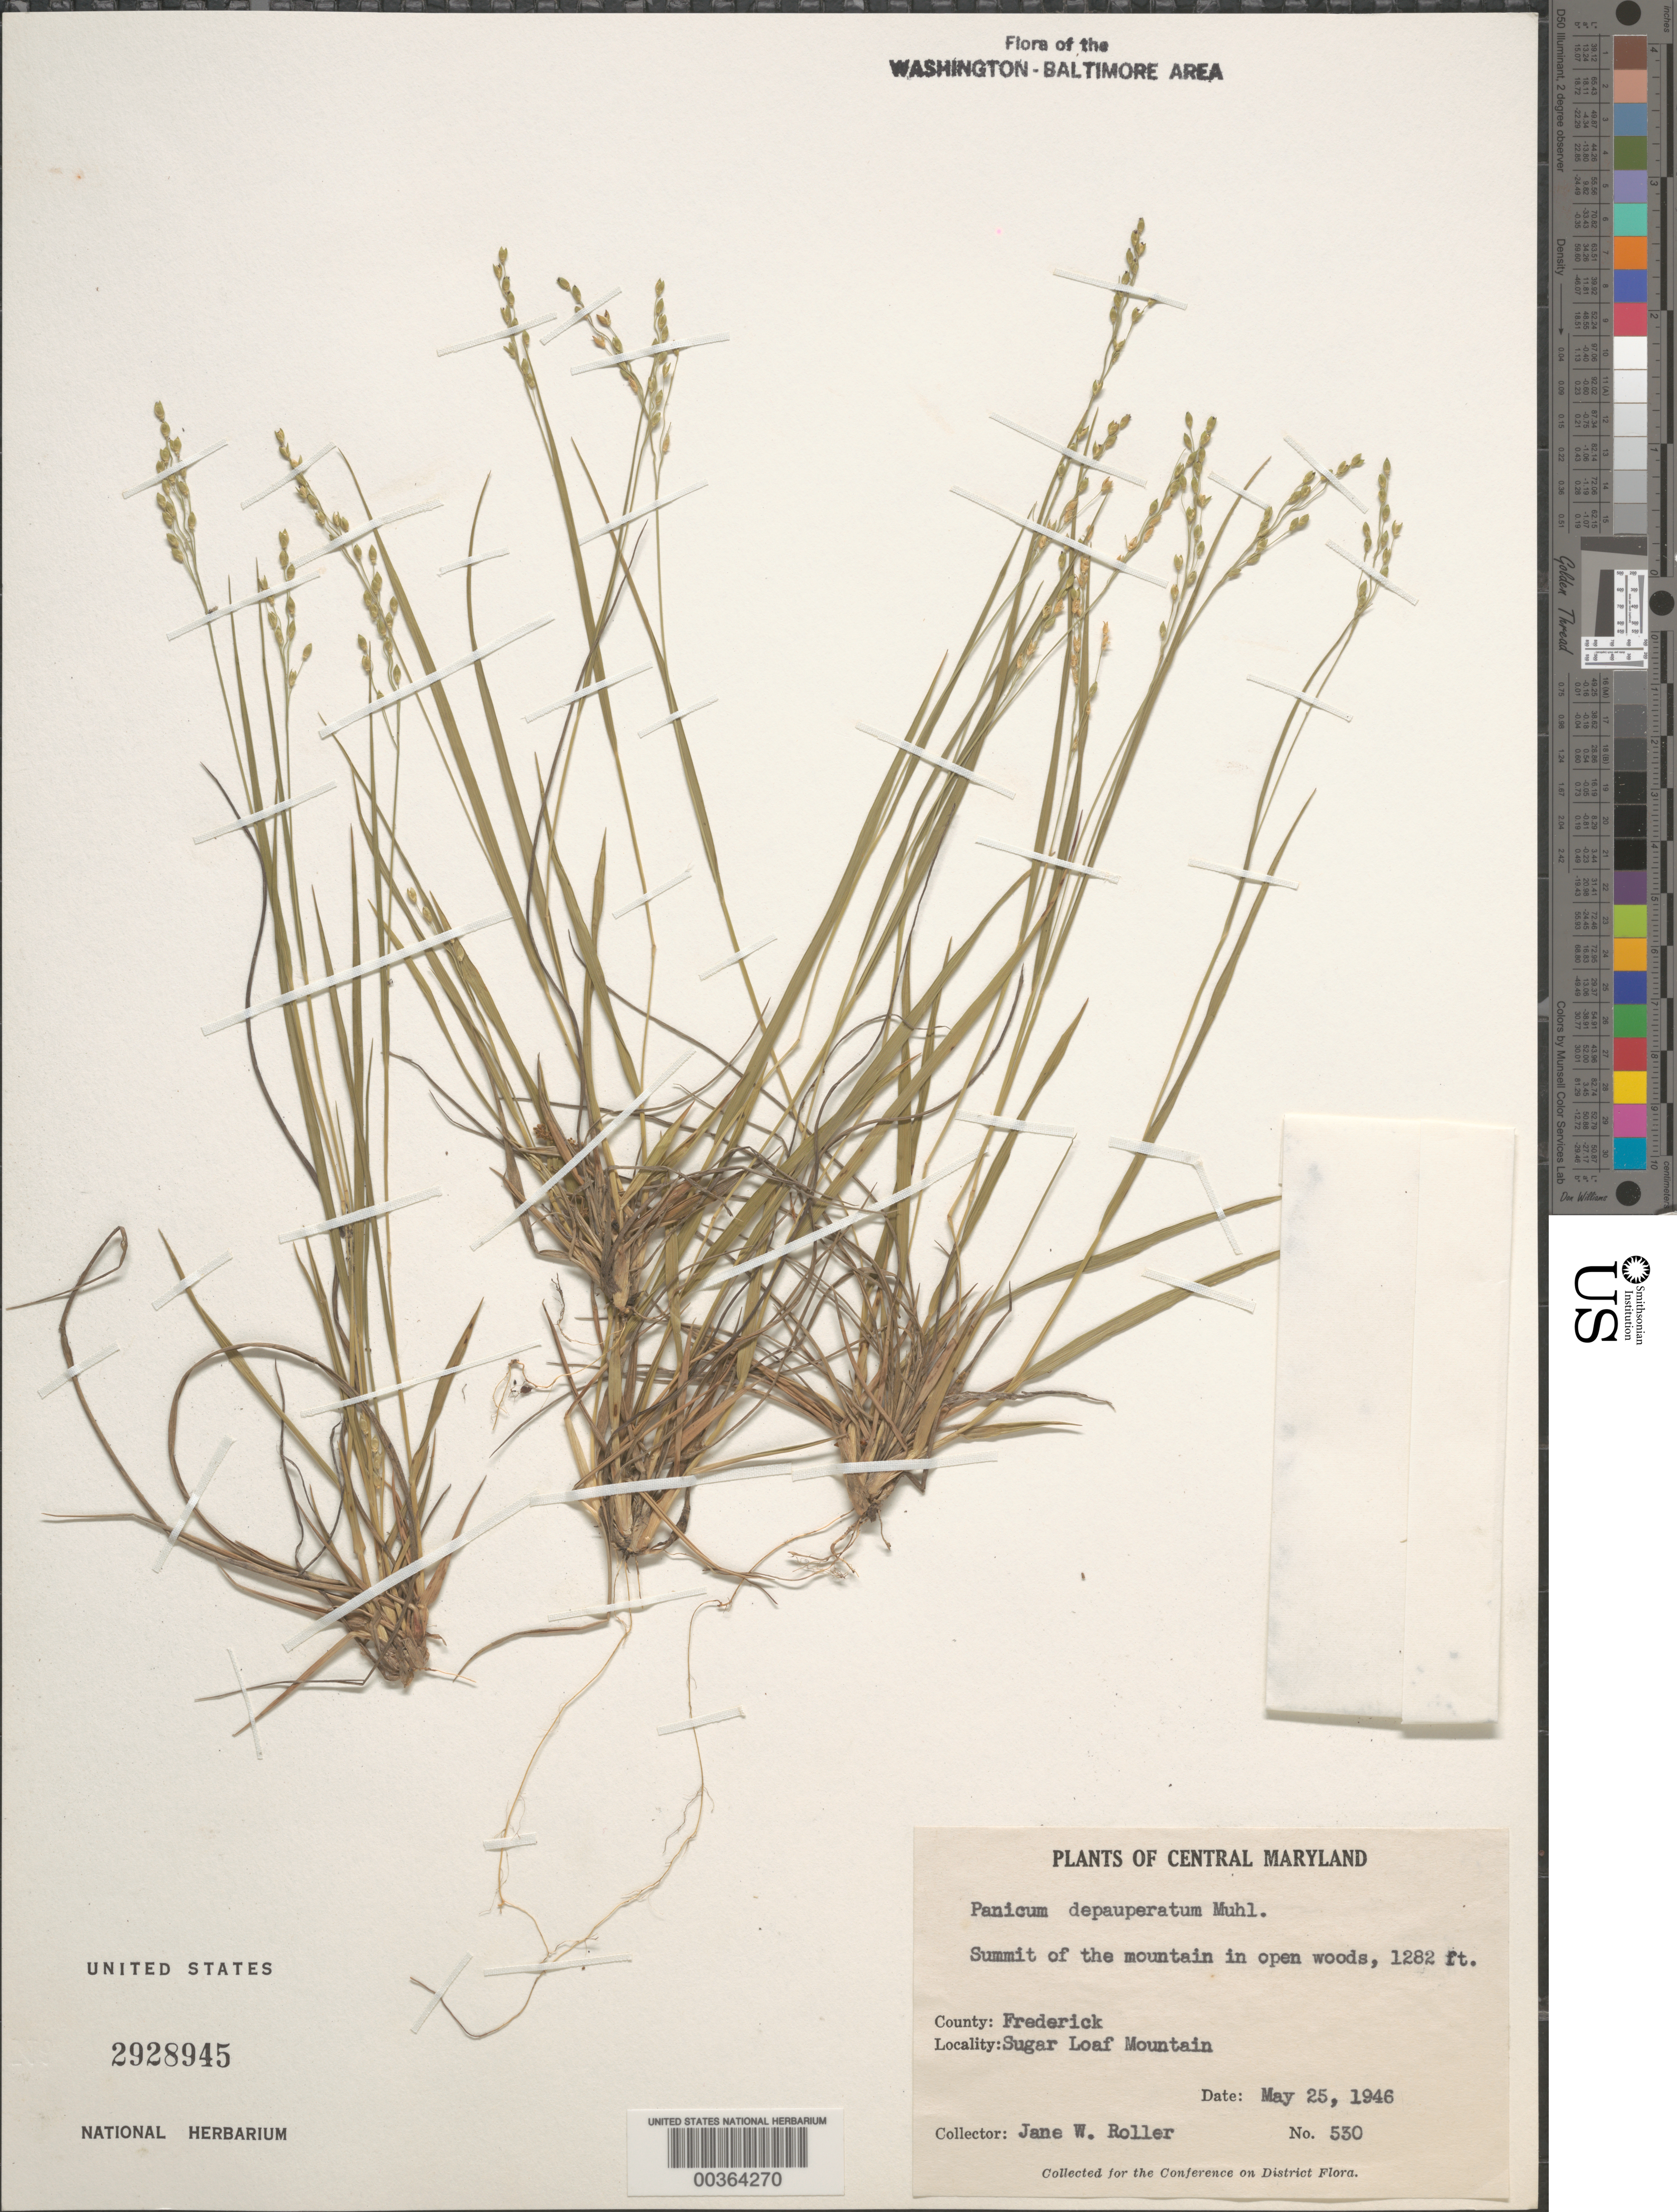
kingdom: Plantae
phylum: Tracheophyta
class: Liliopsida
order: Poales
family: Poaceae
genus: Dichanthelium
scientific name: Dichanthelium depauperatum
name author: (Muhl.) Gould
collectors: J. W. Roller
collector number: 530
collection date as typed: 25 May 1946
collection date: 1946-05-25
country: United States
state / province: Maryland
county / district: Frederick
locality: Sugar Loaf Mountain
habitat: In open woods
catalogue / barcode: US 2928945